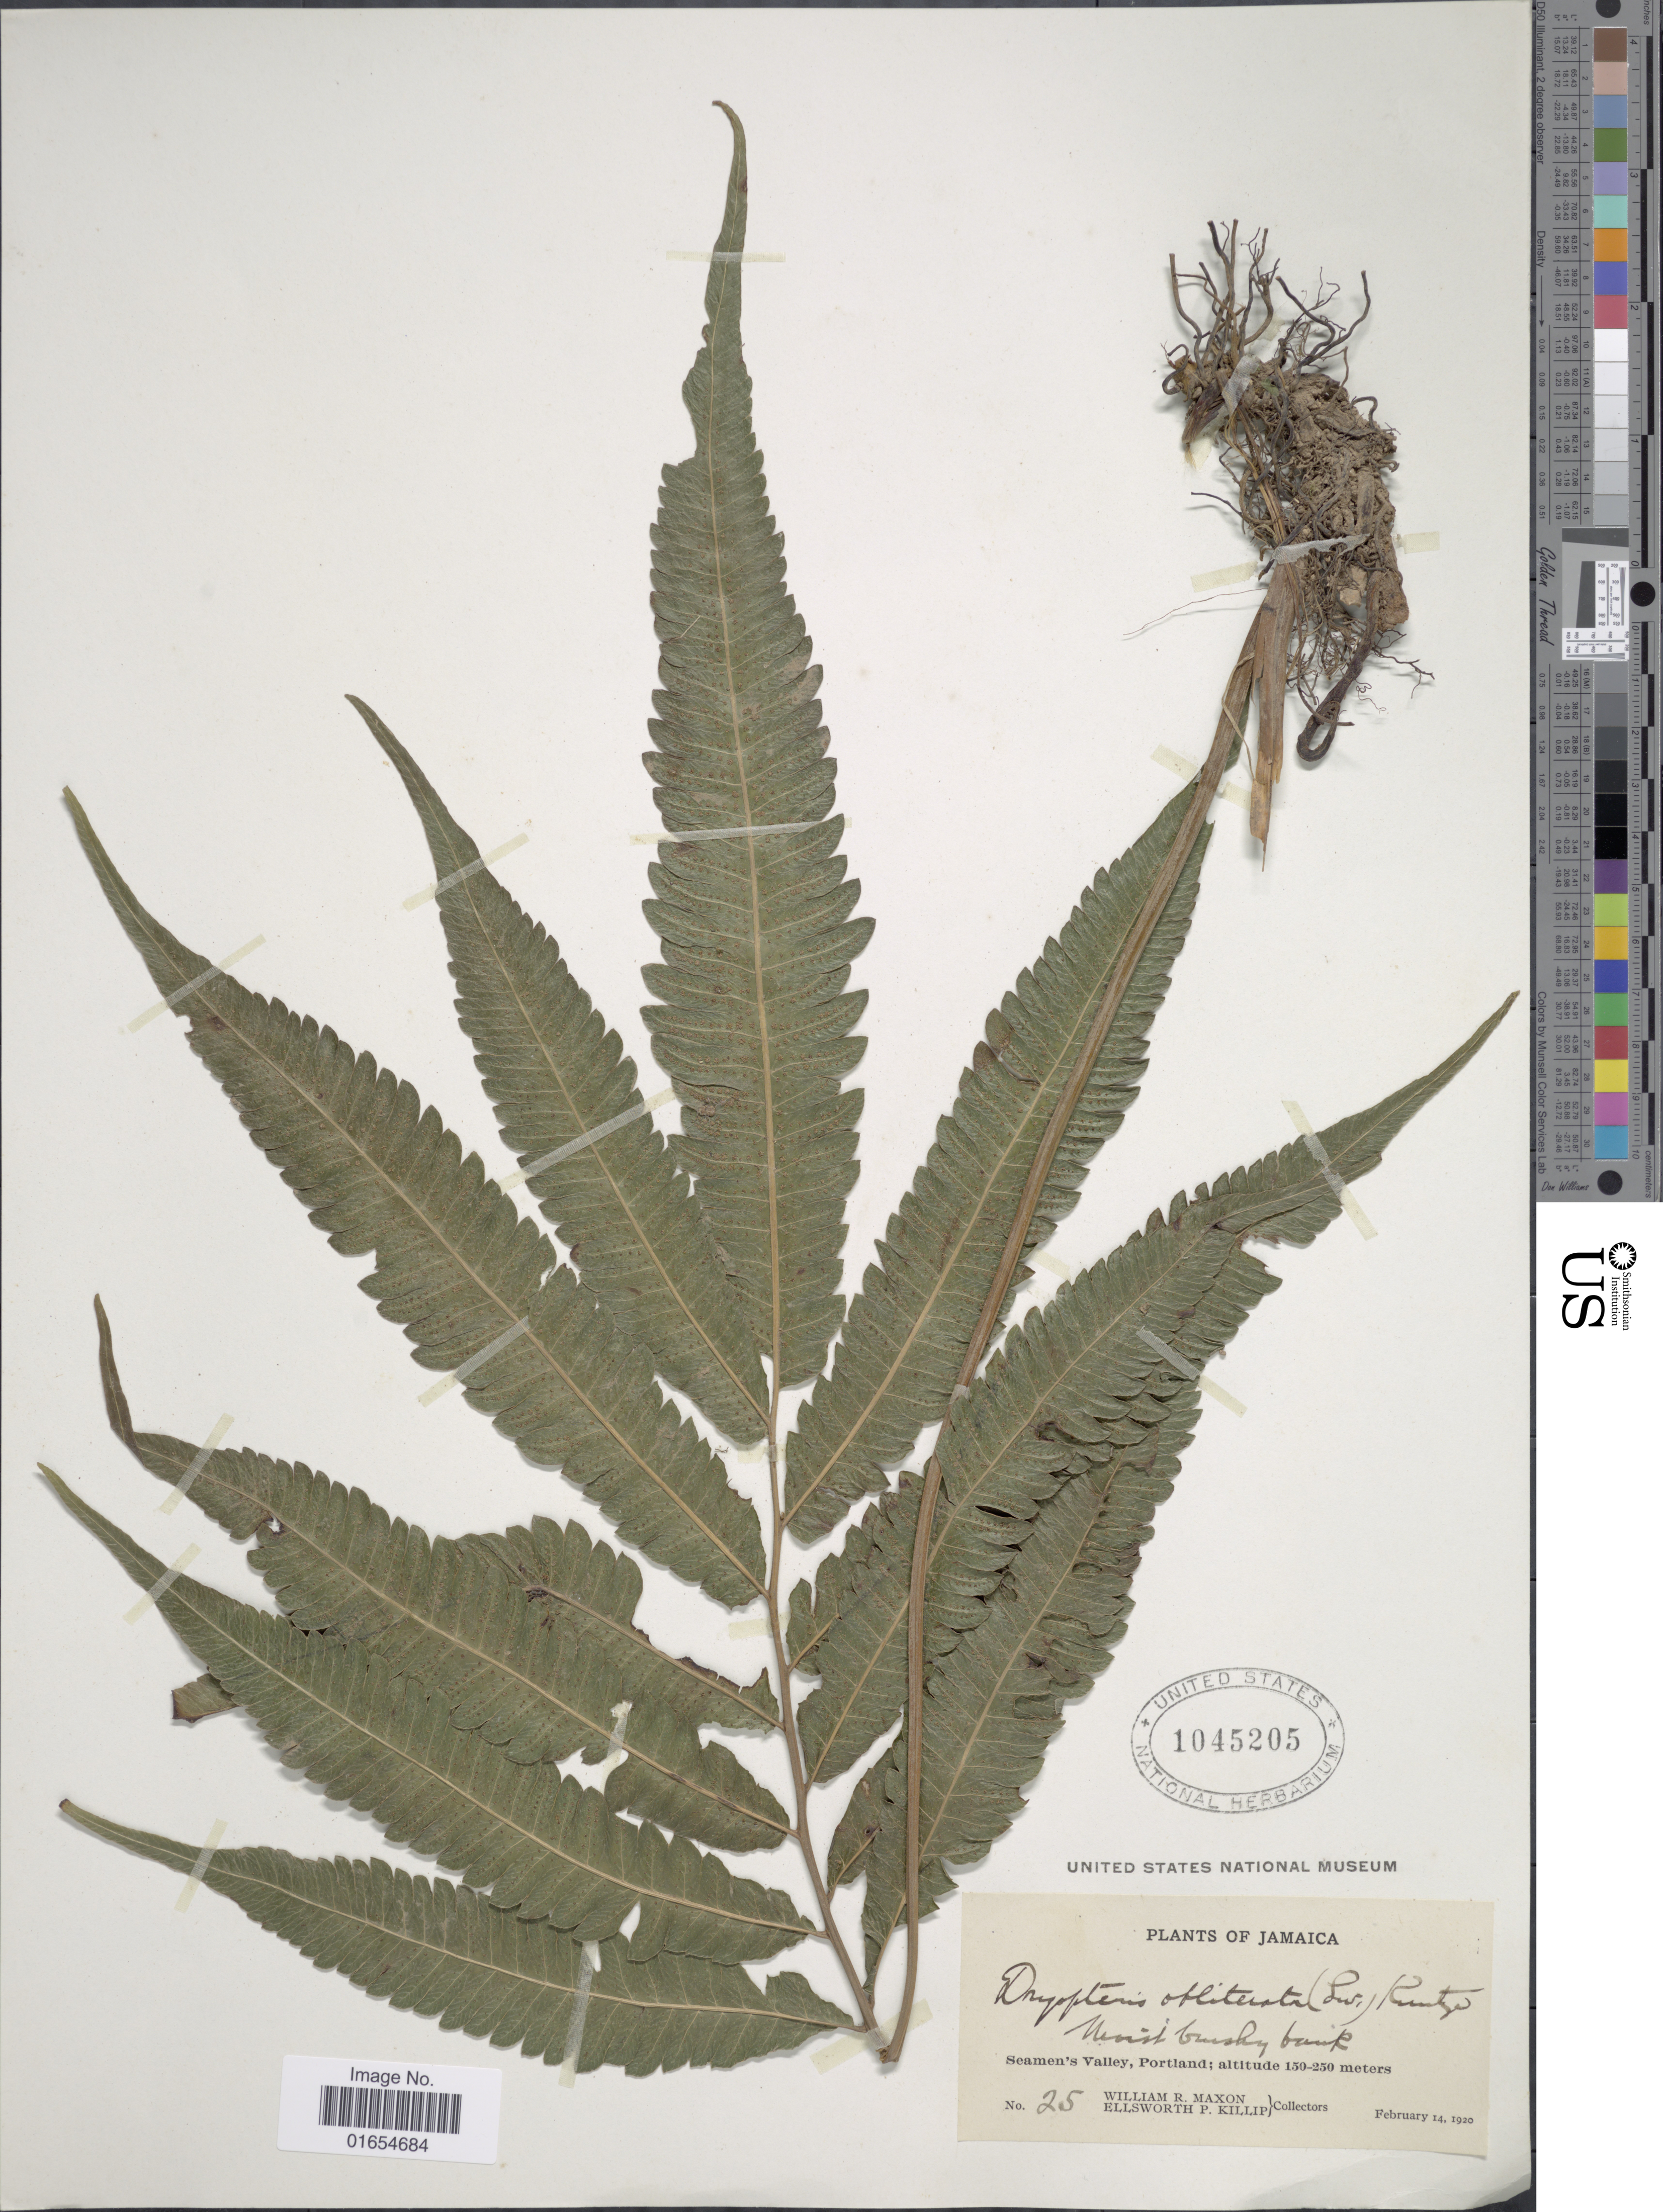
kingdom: Plantae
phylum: Tracheophyta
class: Polypodiopsida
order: Polypodiales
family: Thelypteridaceae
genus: Goniopteris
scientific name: Goniopteris obliterata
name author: (Sw.) C. Presl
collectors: W. R. Maxon & E. P. Killip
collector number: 25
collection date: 1920-02-14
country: Jamaica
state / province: Portland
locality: Seamen's Valley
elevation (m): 150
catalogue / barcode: US 1045205